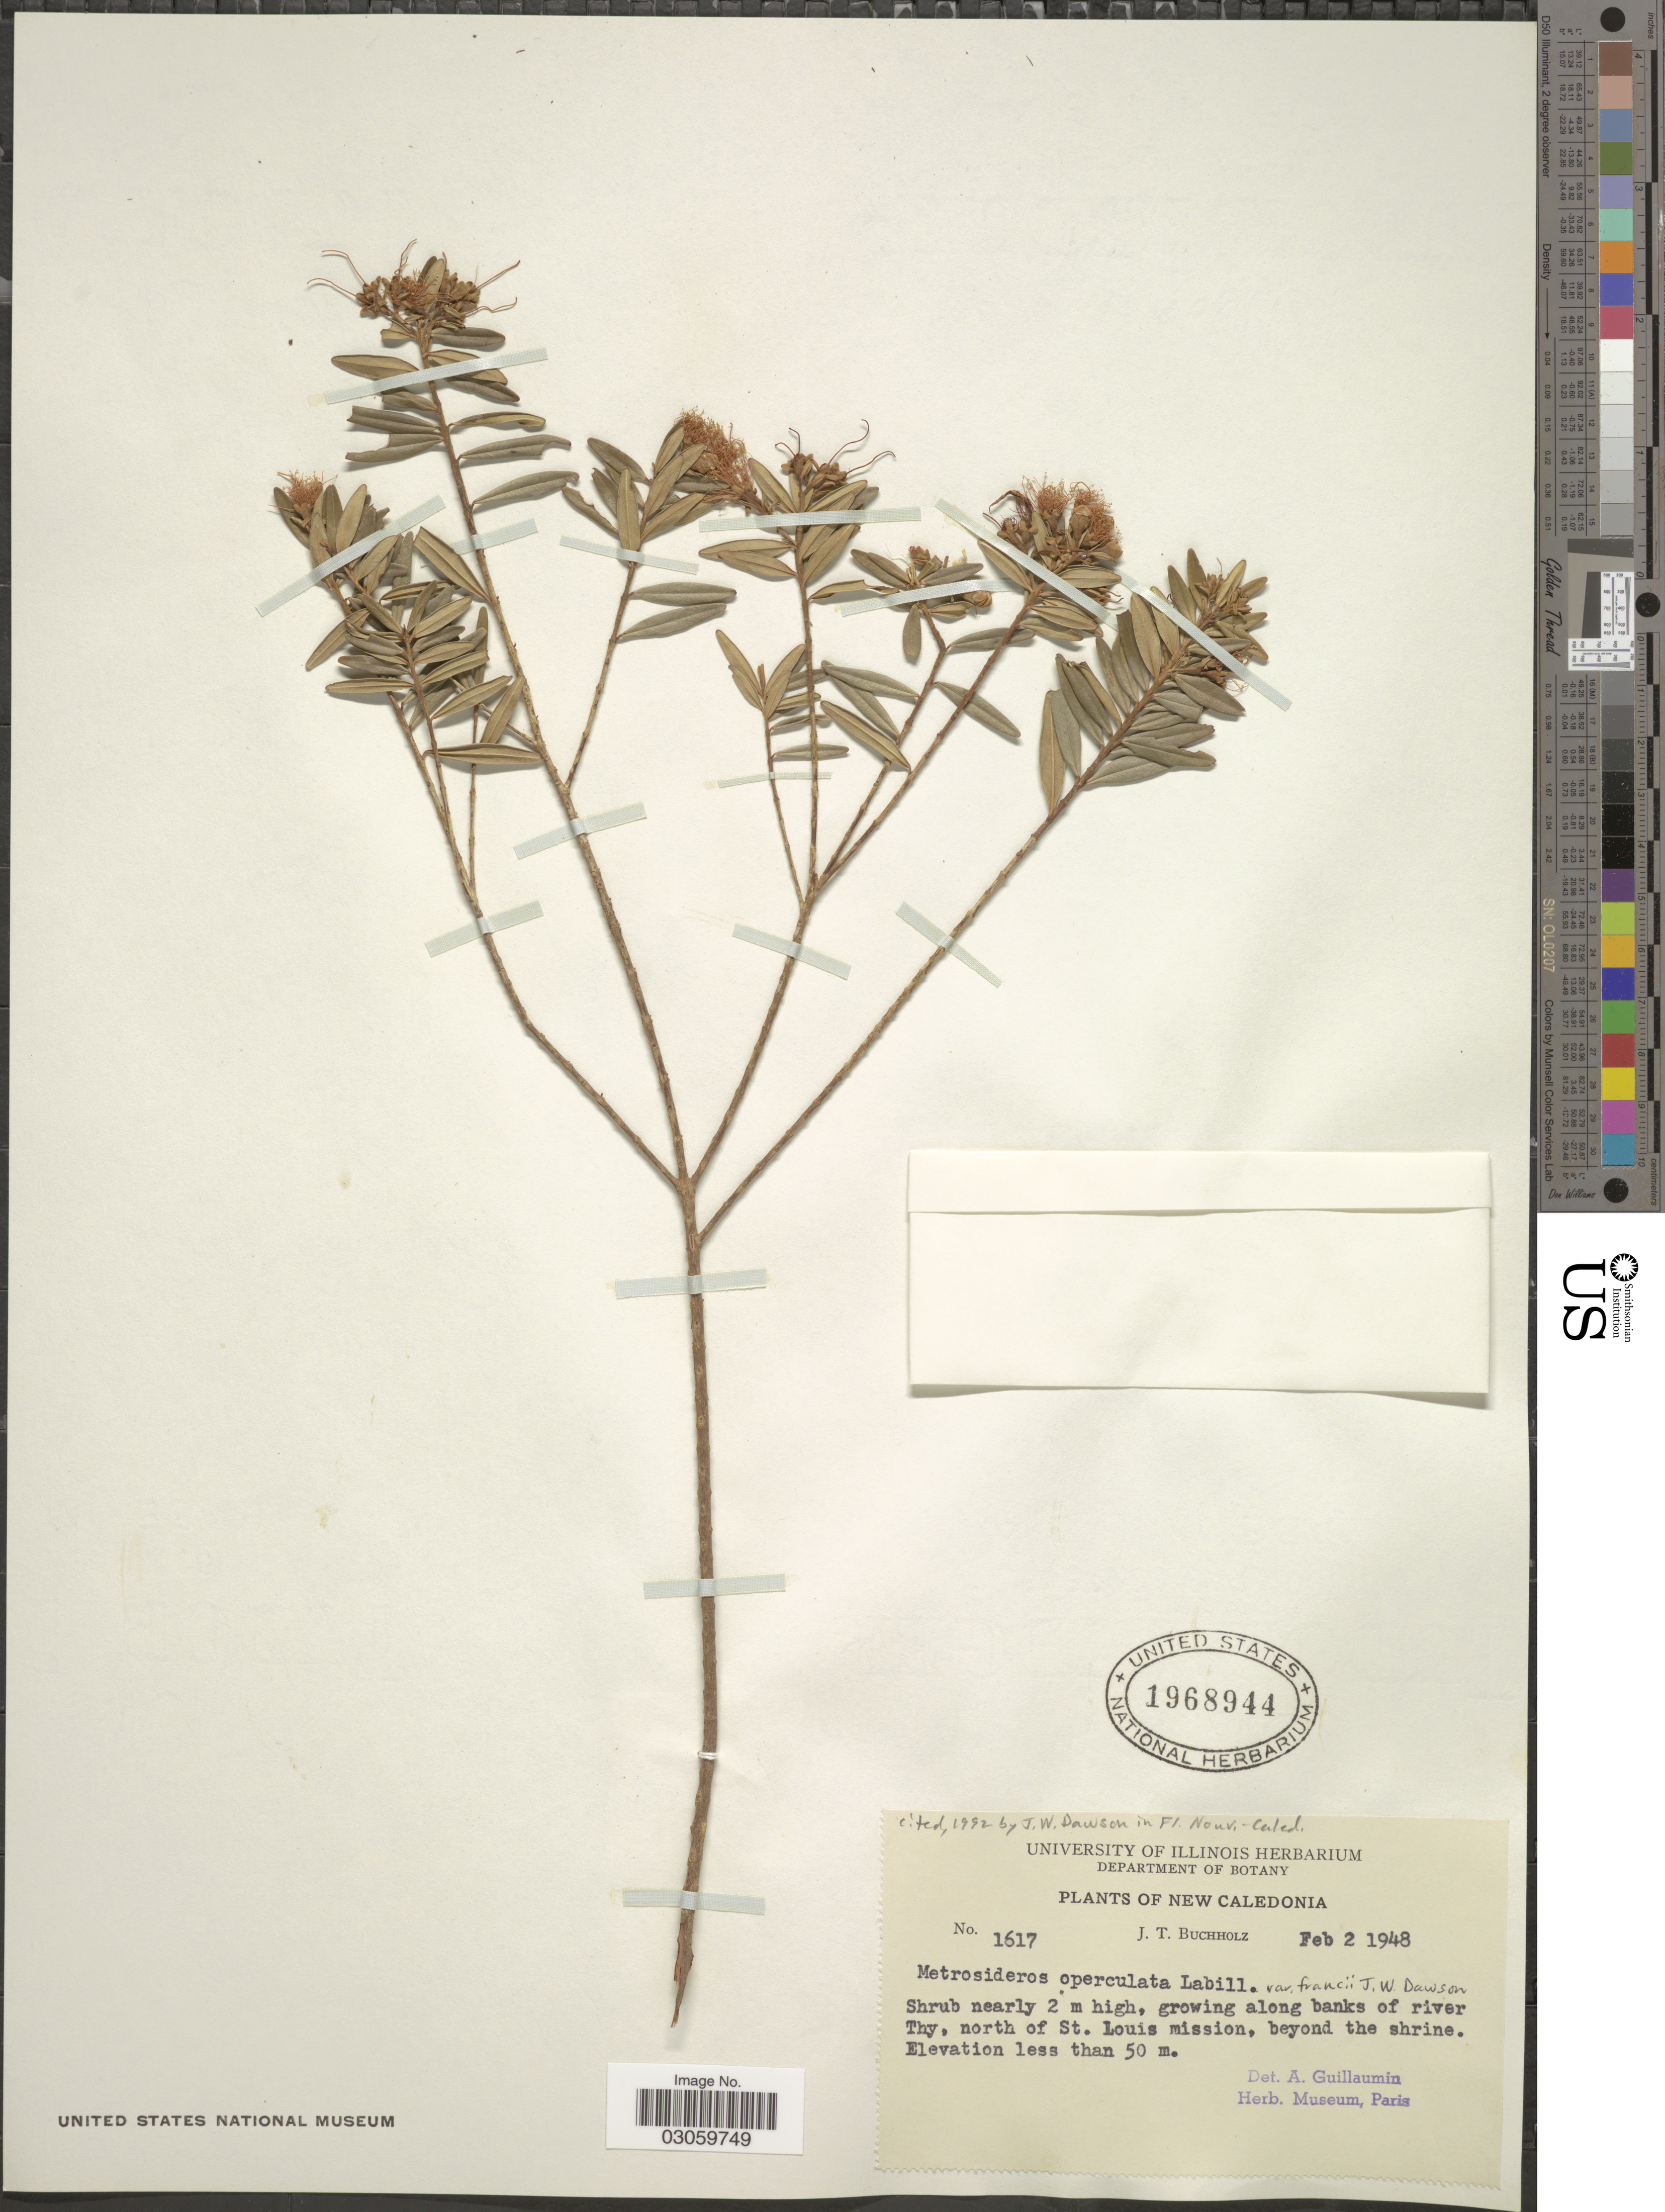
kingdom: Plantae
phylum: Tracheophyta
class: Magnoliopsida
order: Myrtales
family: Myrtaceae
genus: Metrosideros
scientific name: Metrosideros operculata var. francii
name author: J.W. Dawson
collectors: J. T. Buchholz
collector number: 1617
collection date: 1948-02-02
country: New Caledonia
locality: Growing along banks of river Thy, north of St. Louis mission, beyond the shrine.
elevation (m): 50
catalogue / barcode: US 1968944